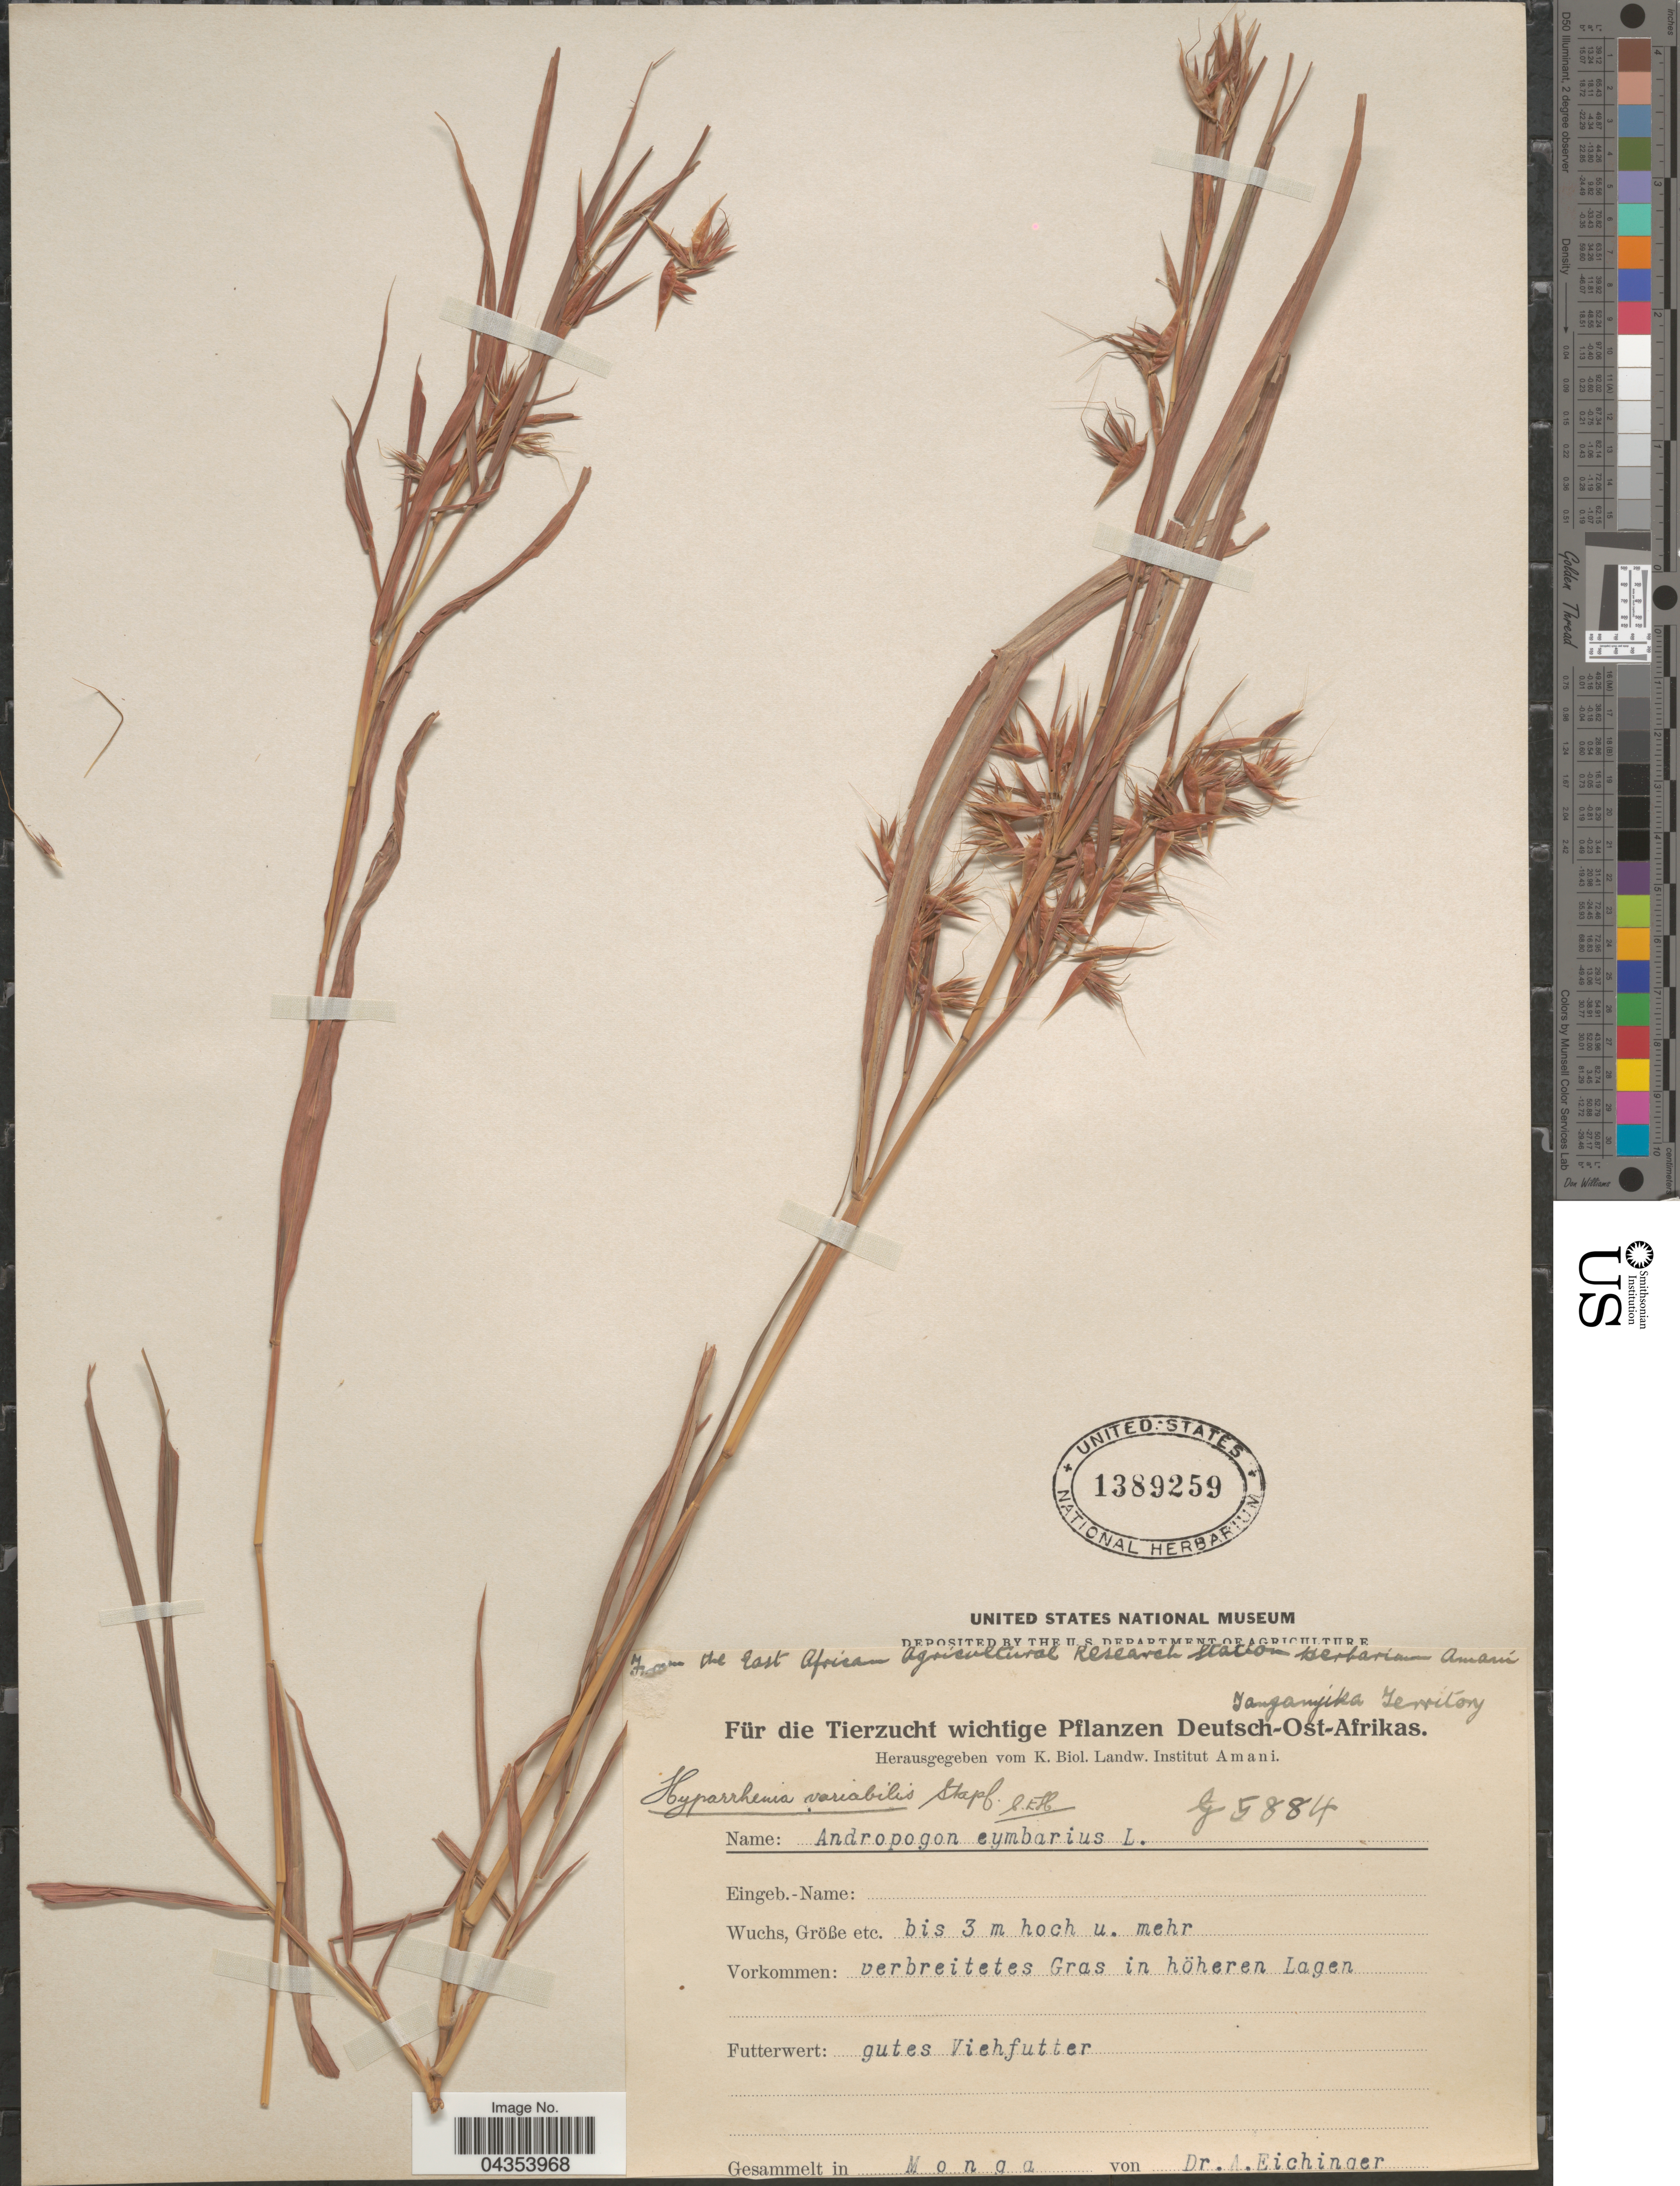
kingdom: Plantae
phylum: Tracheophyta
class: Liliopsida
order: Poales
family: Poaceae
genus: Hyparrhenia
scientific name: Hyparrhenia variabilis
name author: Stapf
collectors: A. Eichinger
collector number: G5884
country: Tanzania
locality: Tanganyika Territory. gutes Viehfutter. Monga.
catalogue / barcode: US 1389259